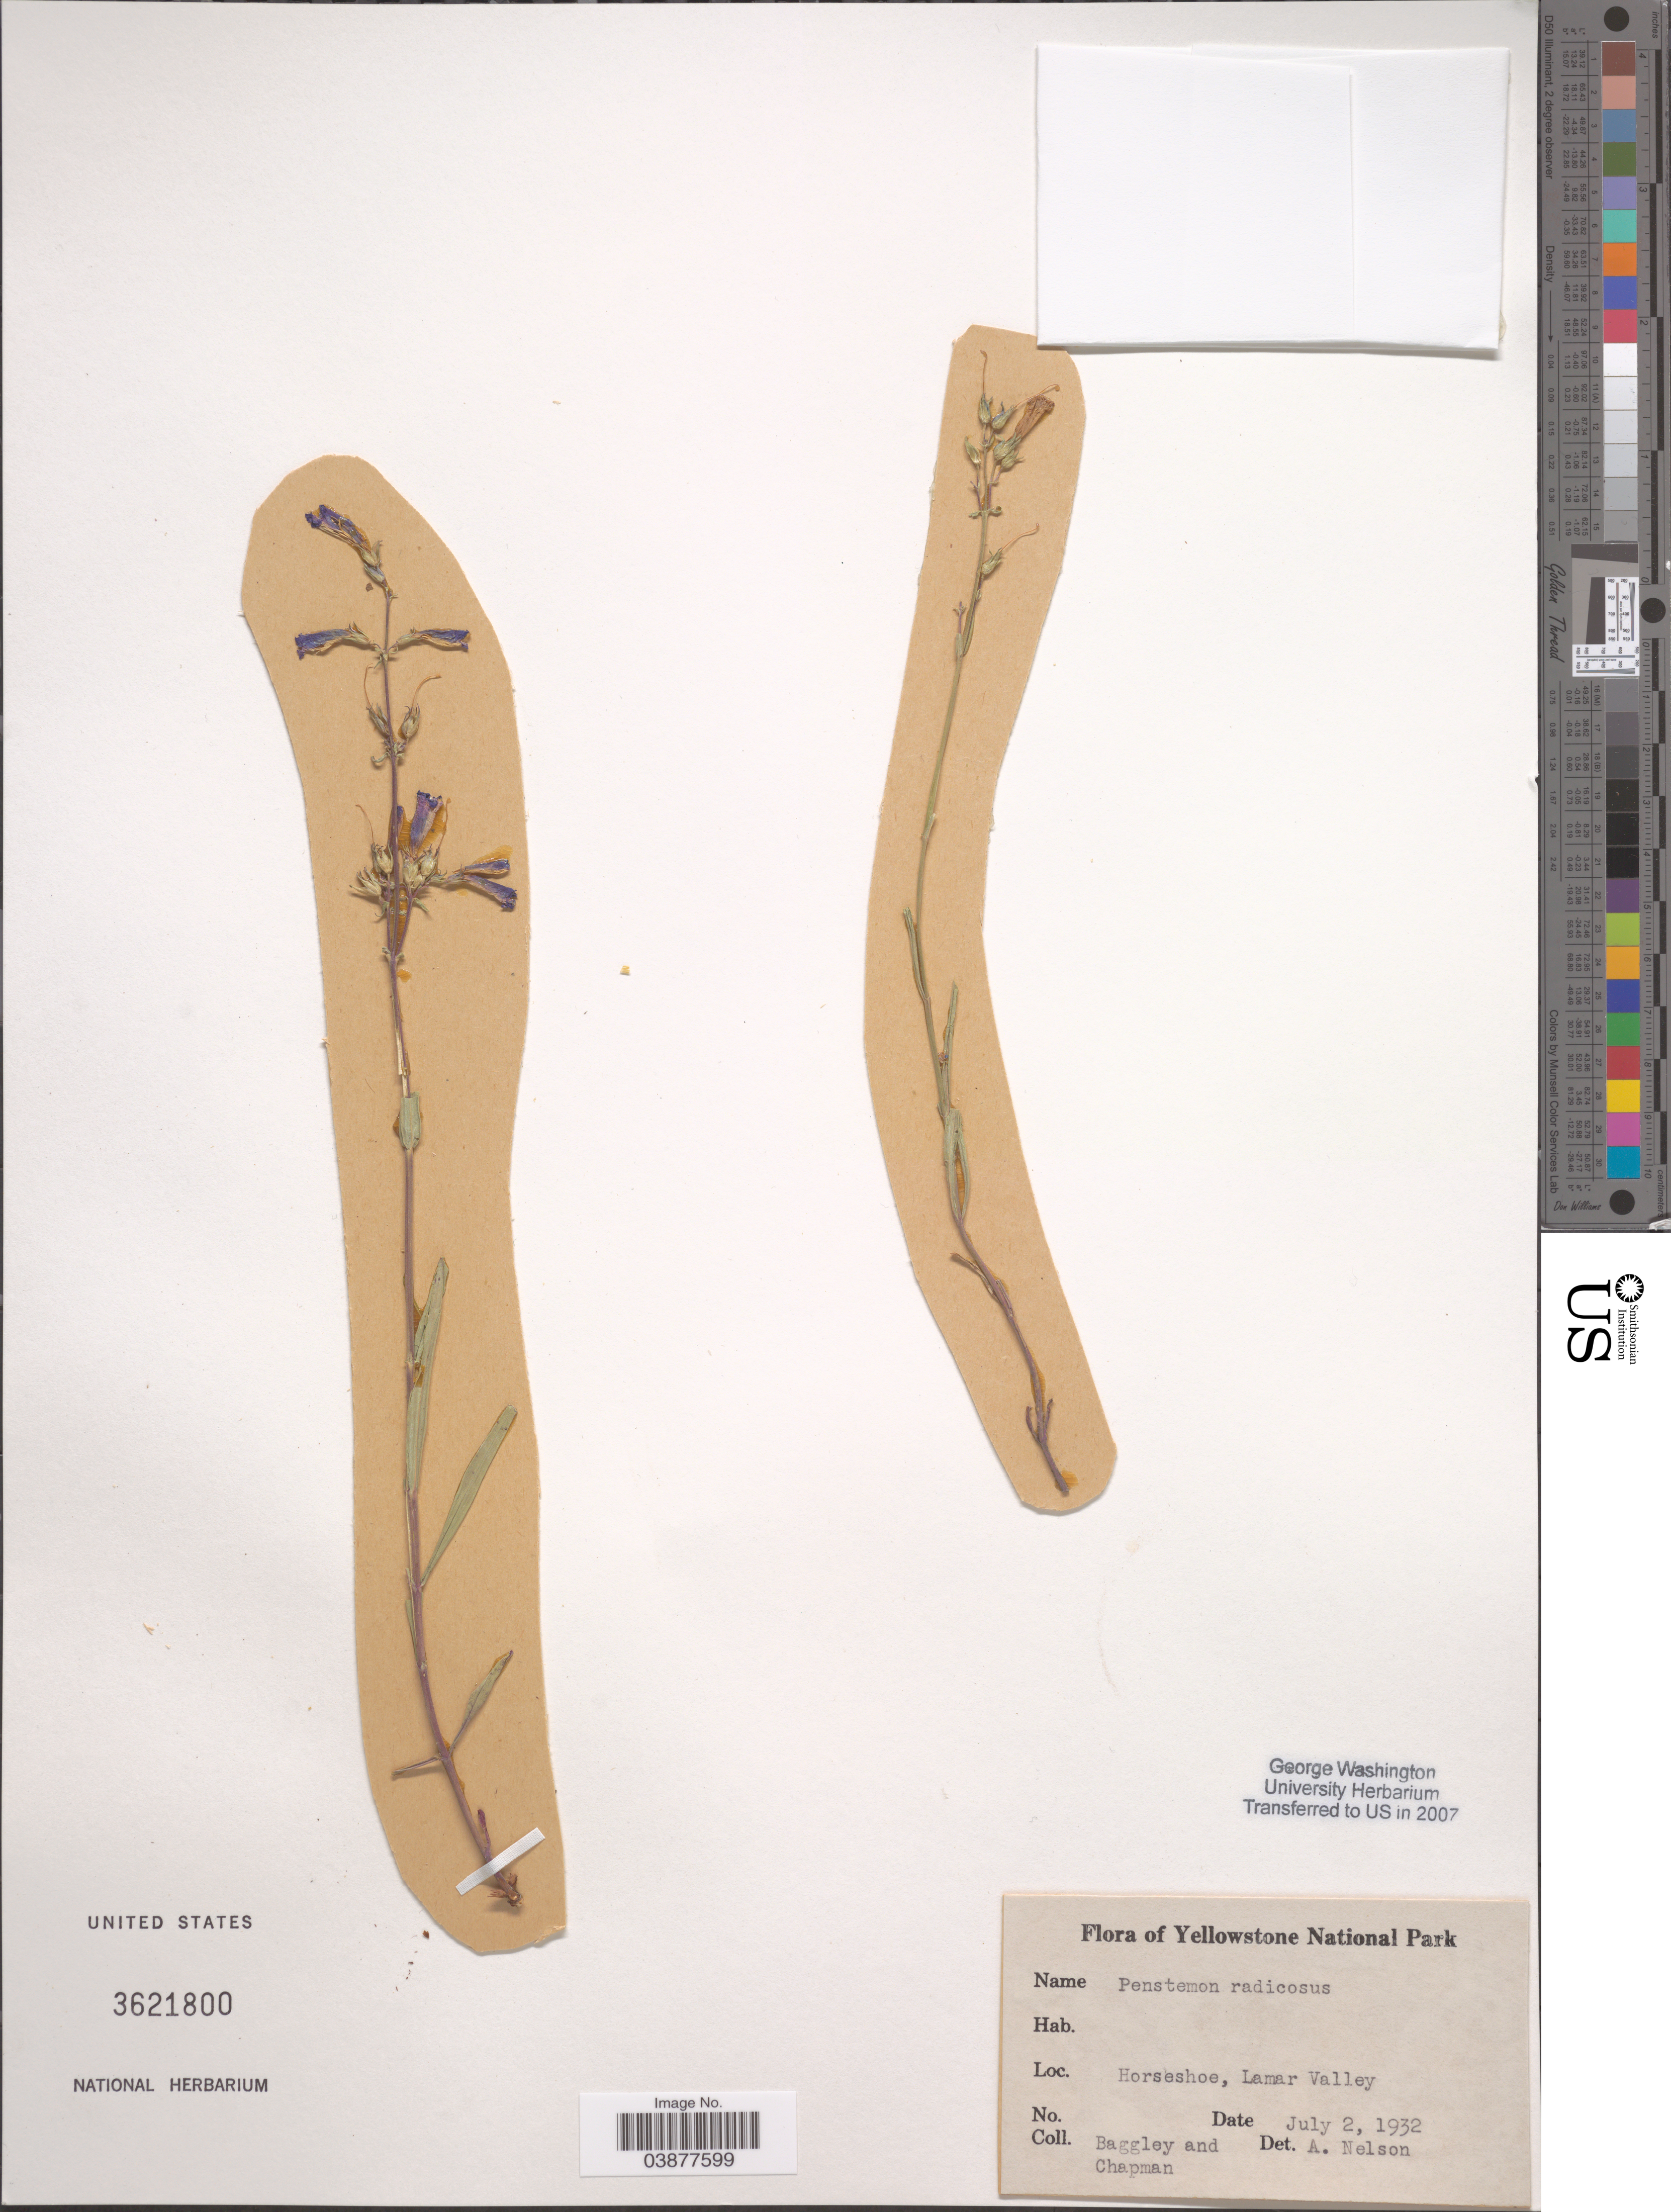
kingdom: Plantae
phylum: Tracheophyta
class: Magnoliopsida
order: Lamiales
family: Plantaginaceae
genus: Penstemon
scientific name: Penstemon radicosus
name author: A. Nelson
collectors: Baggley & A. Chapman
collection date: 1932-07-02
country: United States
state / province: Wyoming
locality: Yellowstone National Park. Horseshoe, Lamar Valley.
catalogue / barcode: US 3621800